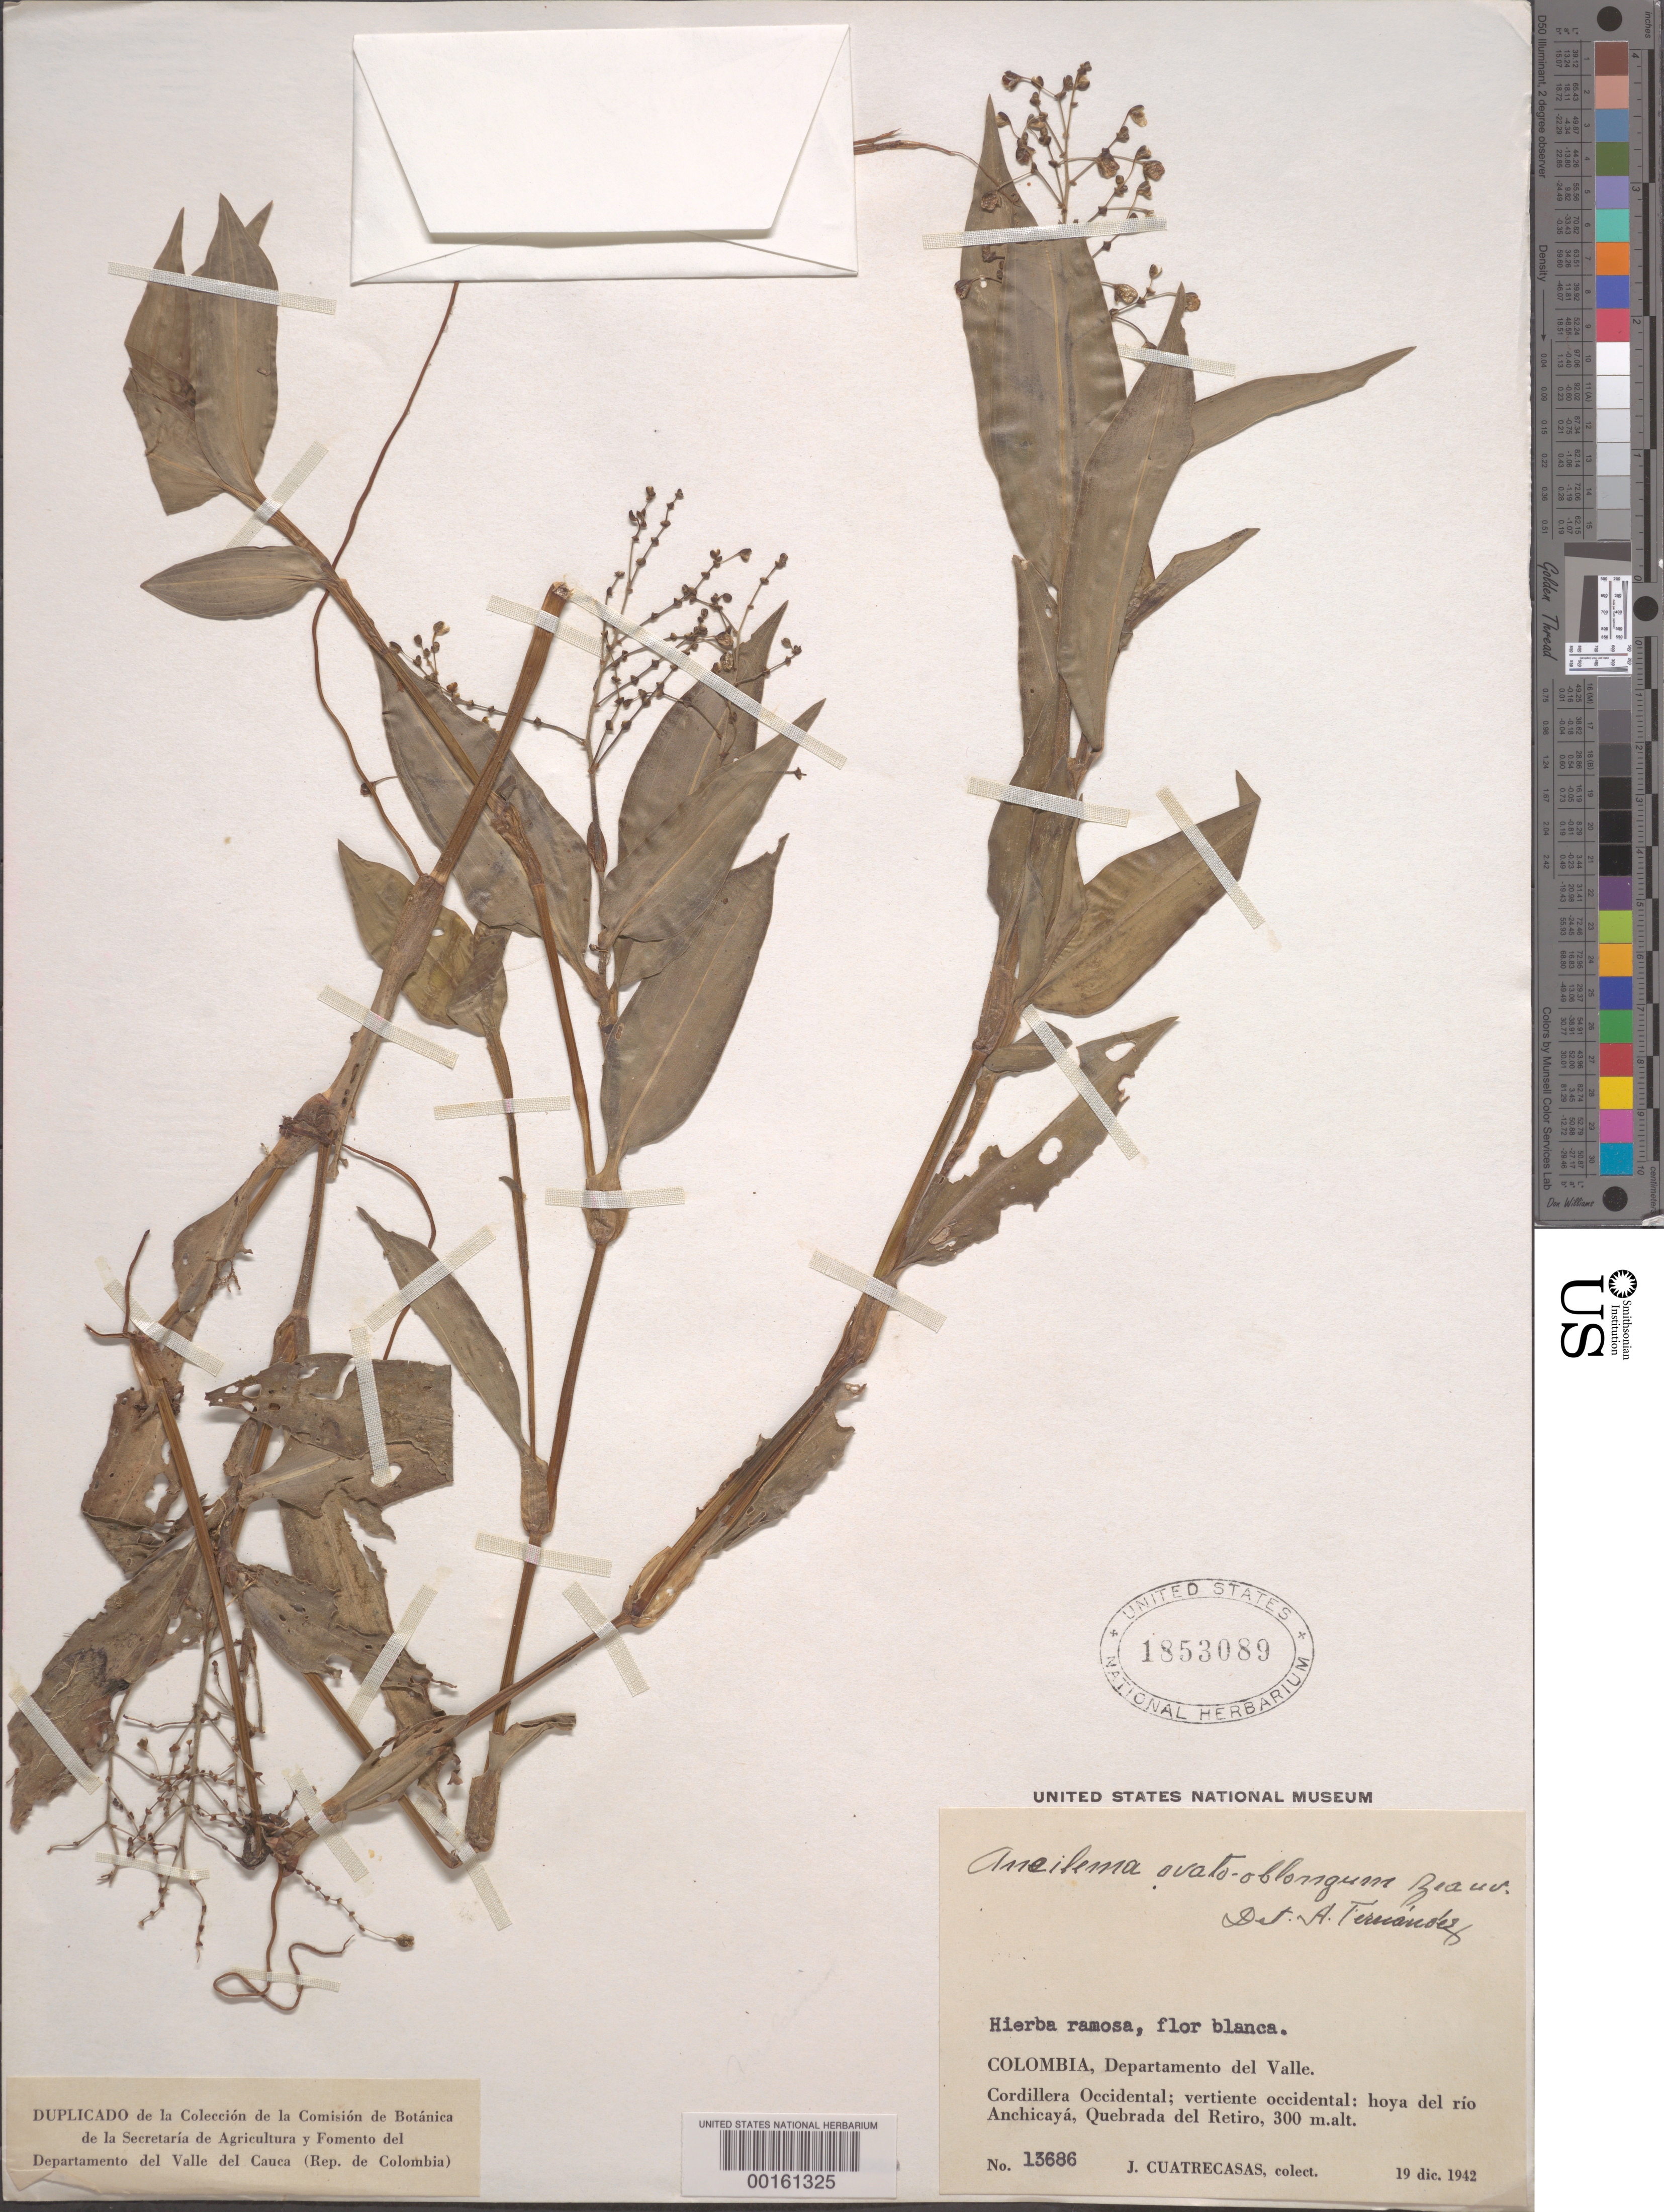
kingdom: Plantae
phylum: Tracheophyta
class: Liliopsida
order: Commelinales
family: Commelinaceae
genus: Aneilema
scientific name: Aneilema umbrosum subsp. ovato-oblongum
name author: (P. Beauv.) J.K. Morton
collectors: J. Cuatrecasas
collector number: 13686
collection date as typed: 19 Dec 1942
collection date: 1942-12-19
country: Colombia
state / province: Valle del Cauca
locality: Cordillera Occidental, Rio Anchicaya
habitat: Quebrada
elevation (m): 300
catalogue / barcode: US 1853089